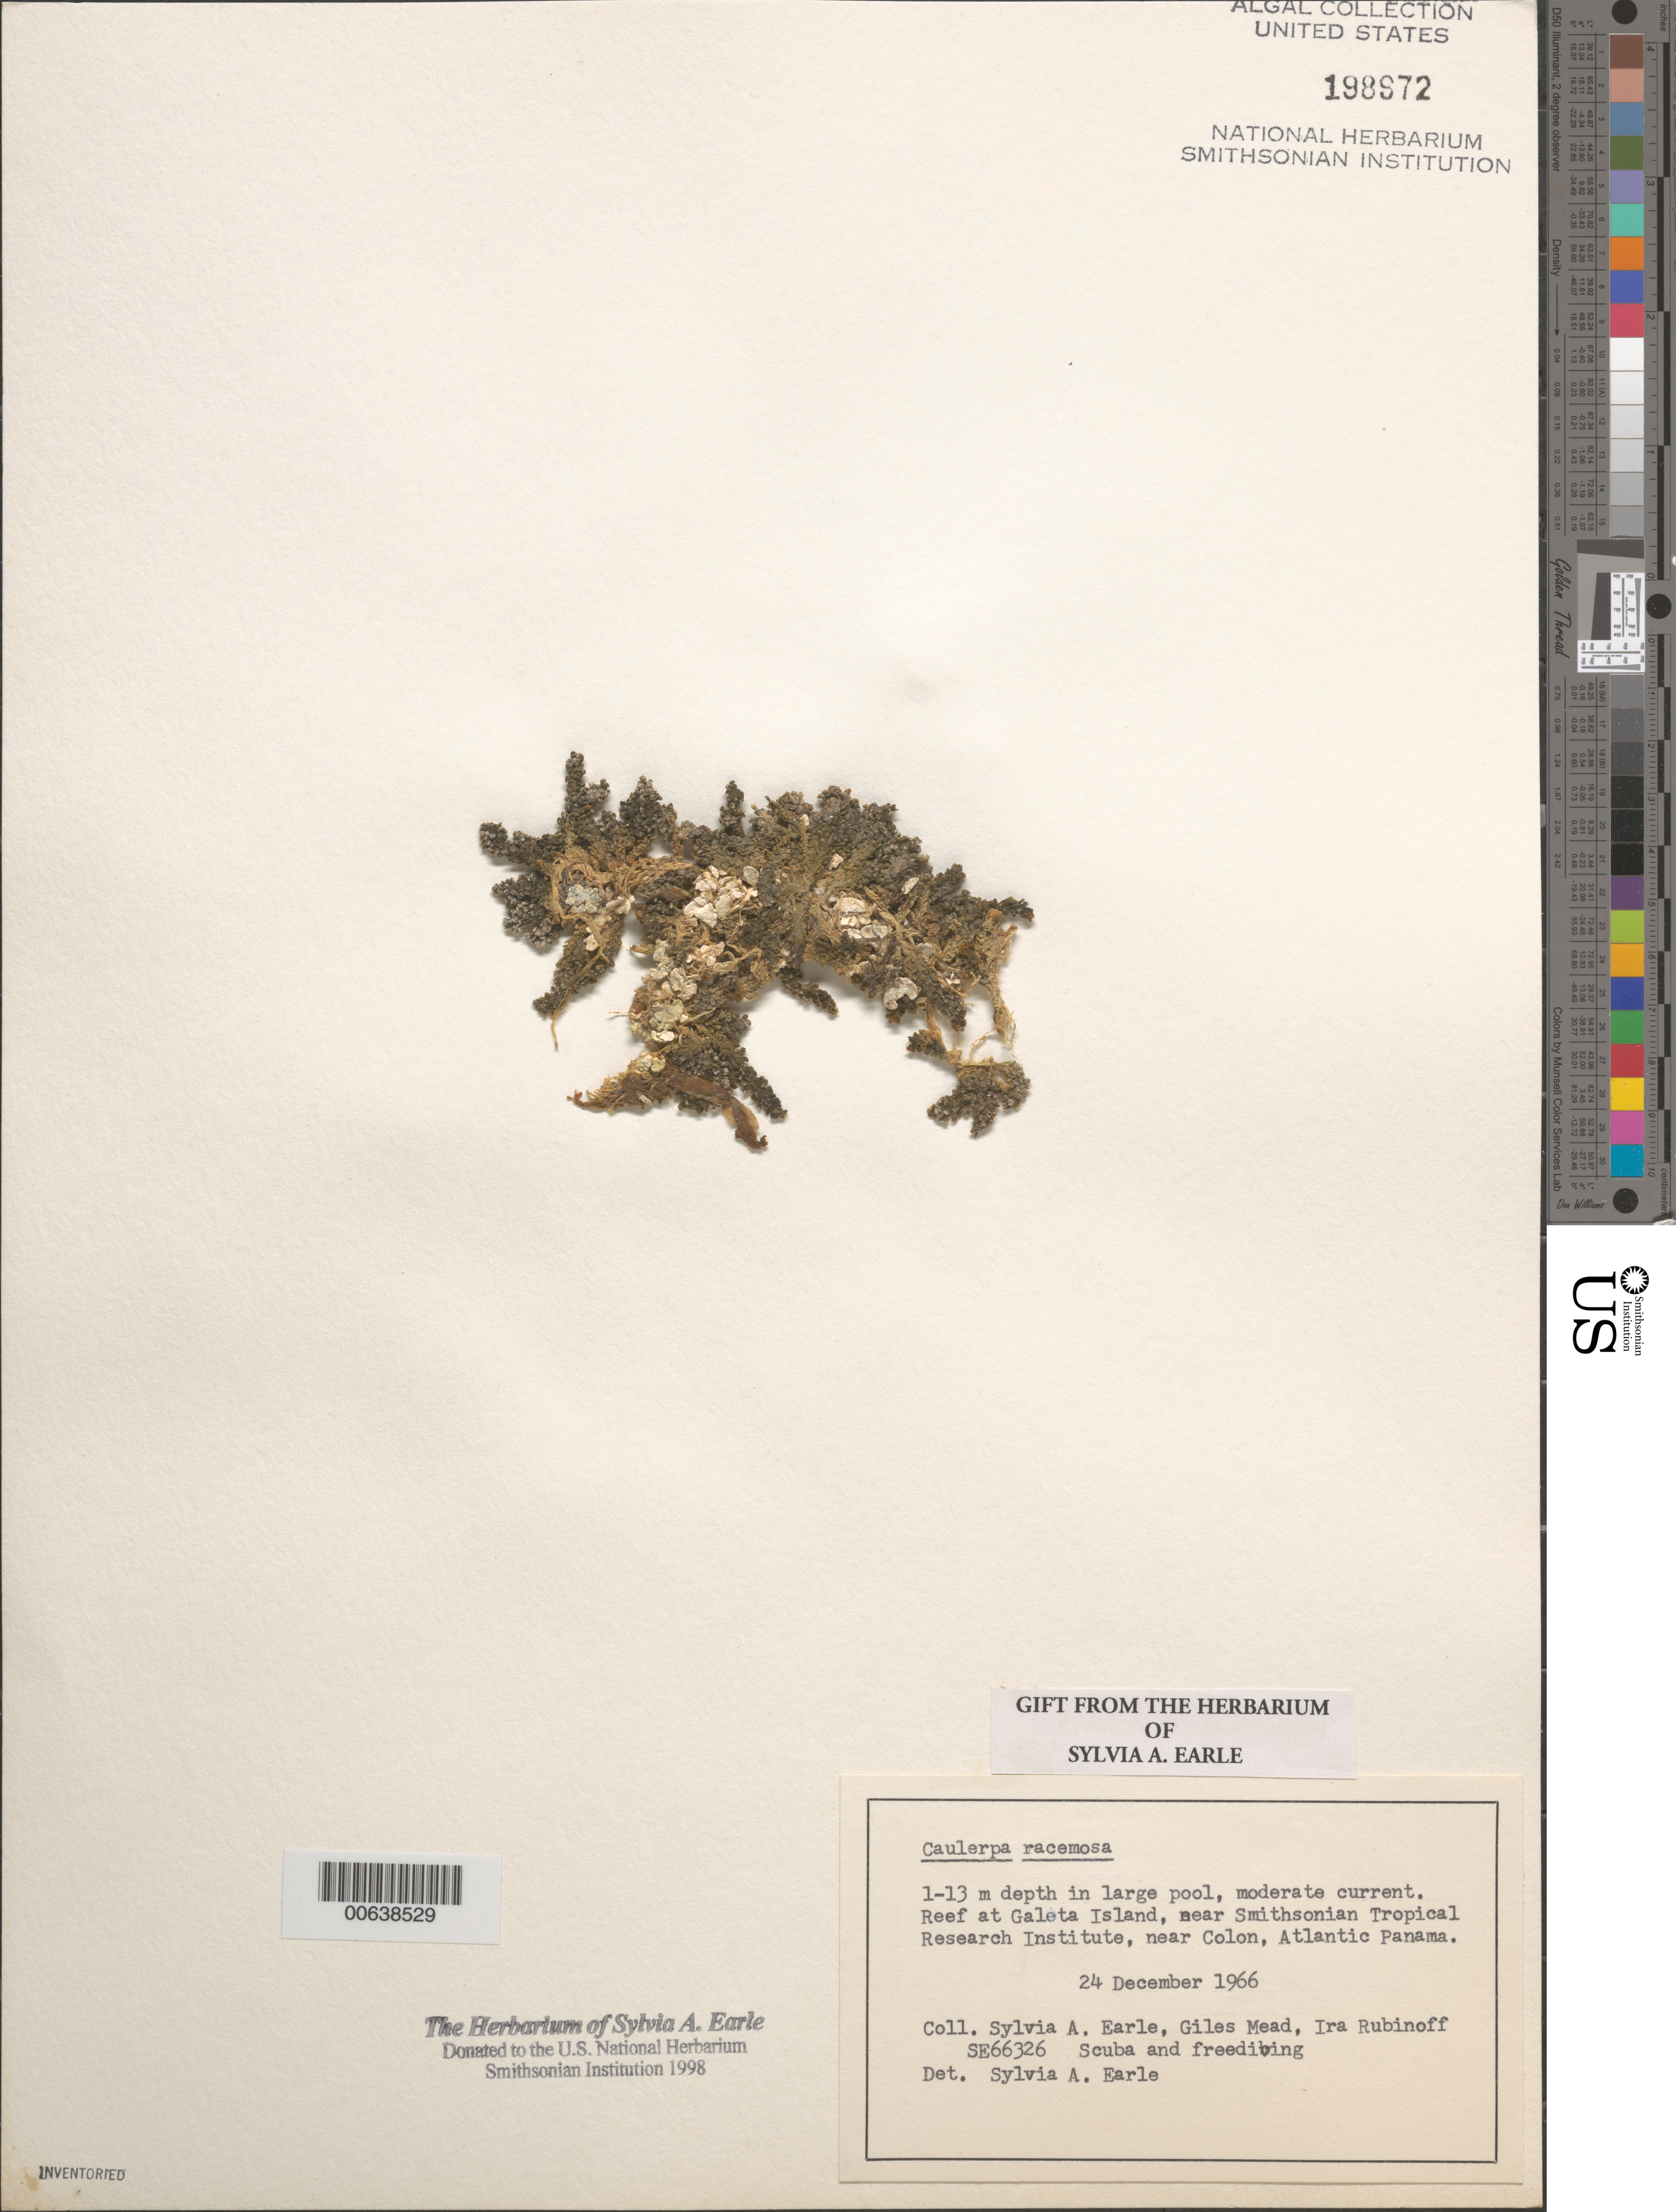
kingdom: Plantae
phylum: Chlorophyta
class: Ulvophyceae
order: Bryopsidales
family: Caulerpaceae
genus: Caulerpa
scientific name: Caulerpa racemosa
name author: (Forssk.) J. Agardh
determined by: Earle, S. A.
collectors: S. A. Earle, G. W. Mead & I. Rubinoff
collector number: Se 66326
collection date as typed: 24 Dec 1966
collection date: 1966-12-24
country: Panama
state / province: Colón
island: Galeta Island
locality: Near Smithsonian Tropical Research Institute Laboratory, near Colon, Atlantic Coast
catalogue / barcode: US 198972